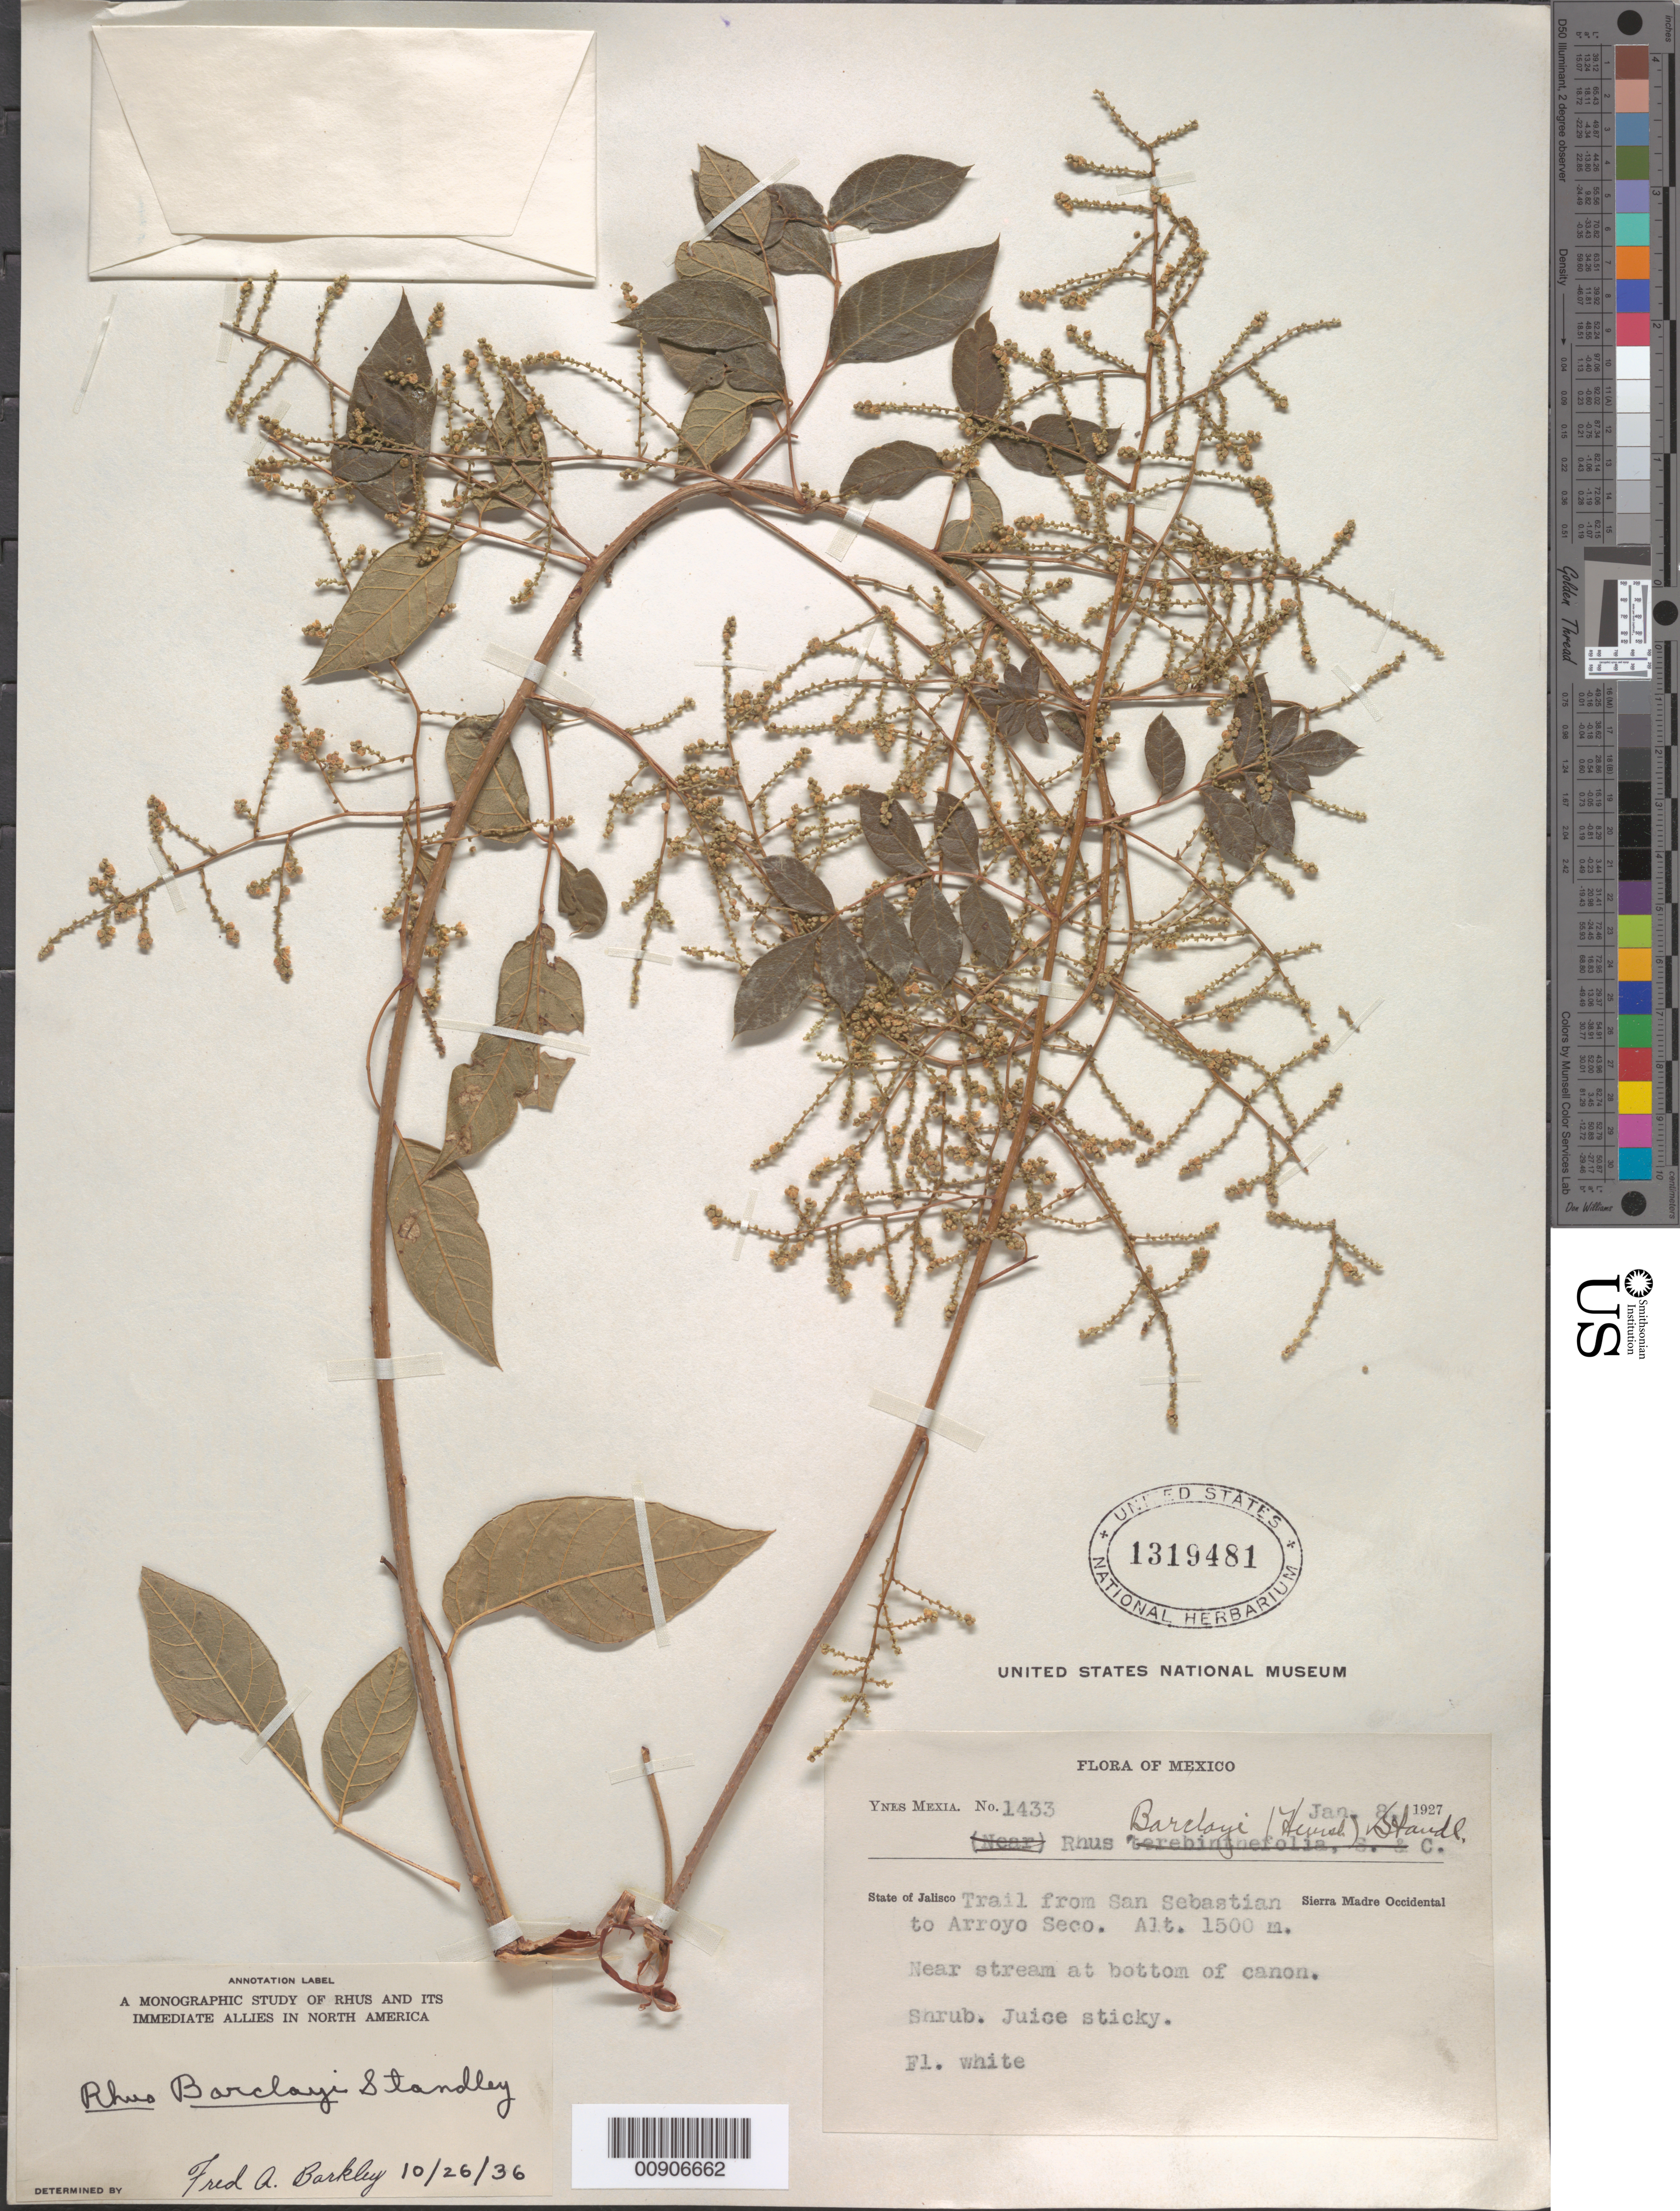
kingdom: Plantae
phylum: Tracheophyta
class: Magnoliopsida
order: Sapindales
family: Anacardiaceae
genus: Rhus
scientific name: Rhus barclayi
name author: (Hemsl.) Standl.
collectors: Y. Mexia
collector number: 1433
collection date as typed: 08 Jan 1927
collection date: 1927-01-08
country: Mexico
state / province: Jalisco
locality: State of Jalisco: Sierra Madre Occidental: Trail from San Sebastian to Arroyo Seco.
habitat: Near stream at bottom of cañon.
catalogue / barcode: US 1319481